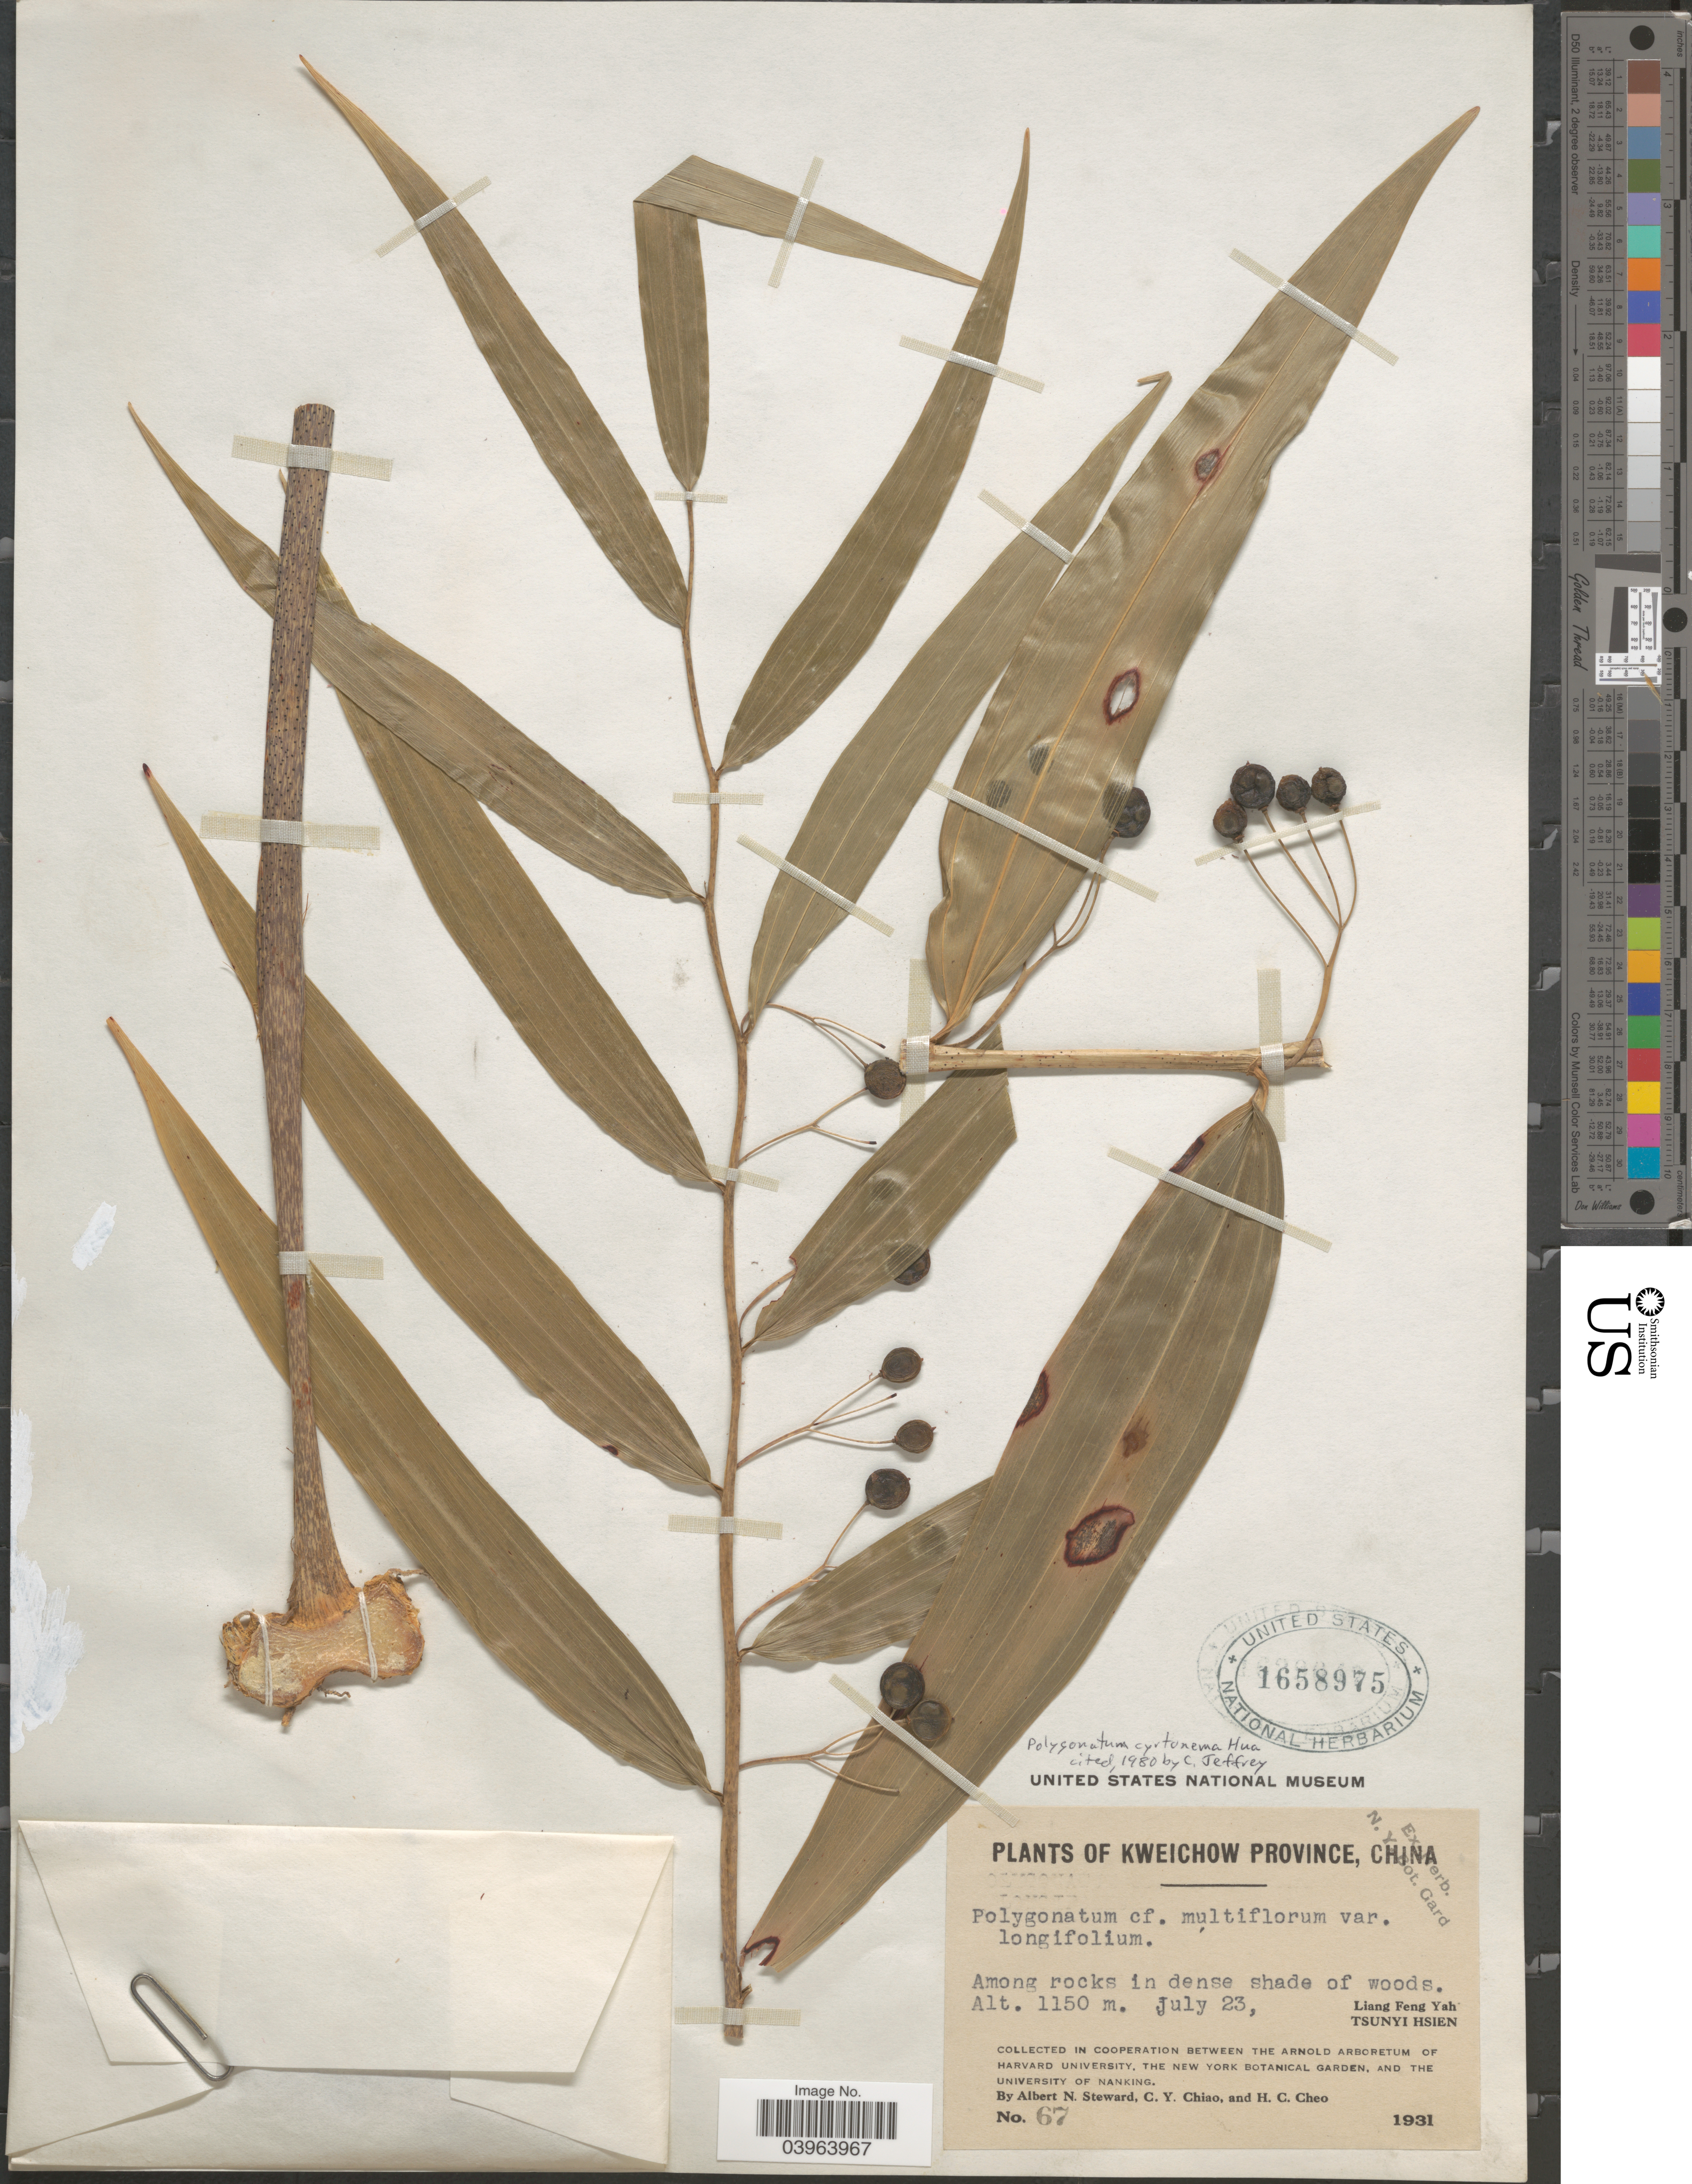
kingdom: Plantae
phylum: Tracheophyta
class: Liliopsida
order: Asparagales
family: Asparagaceae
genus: Polygonatum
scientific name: Polygonatum cyrtonema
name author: Hua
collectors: A. N. Steward, C. Y. Chiao & H. Cheo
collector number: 67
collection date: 1931-07-23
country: China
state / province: Guizhou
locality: Kweichow Province. Liang Feng Yah. Tsunyi Hsien.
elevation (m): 1150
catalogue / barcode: US 1658975